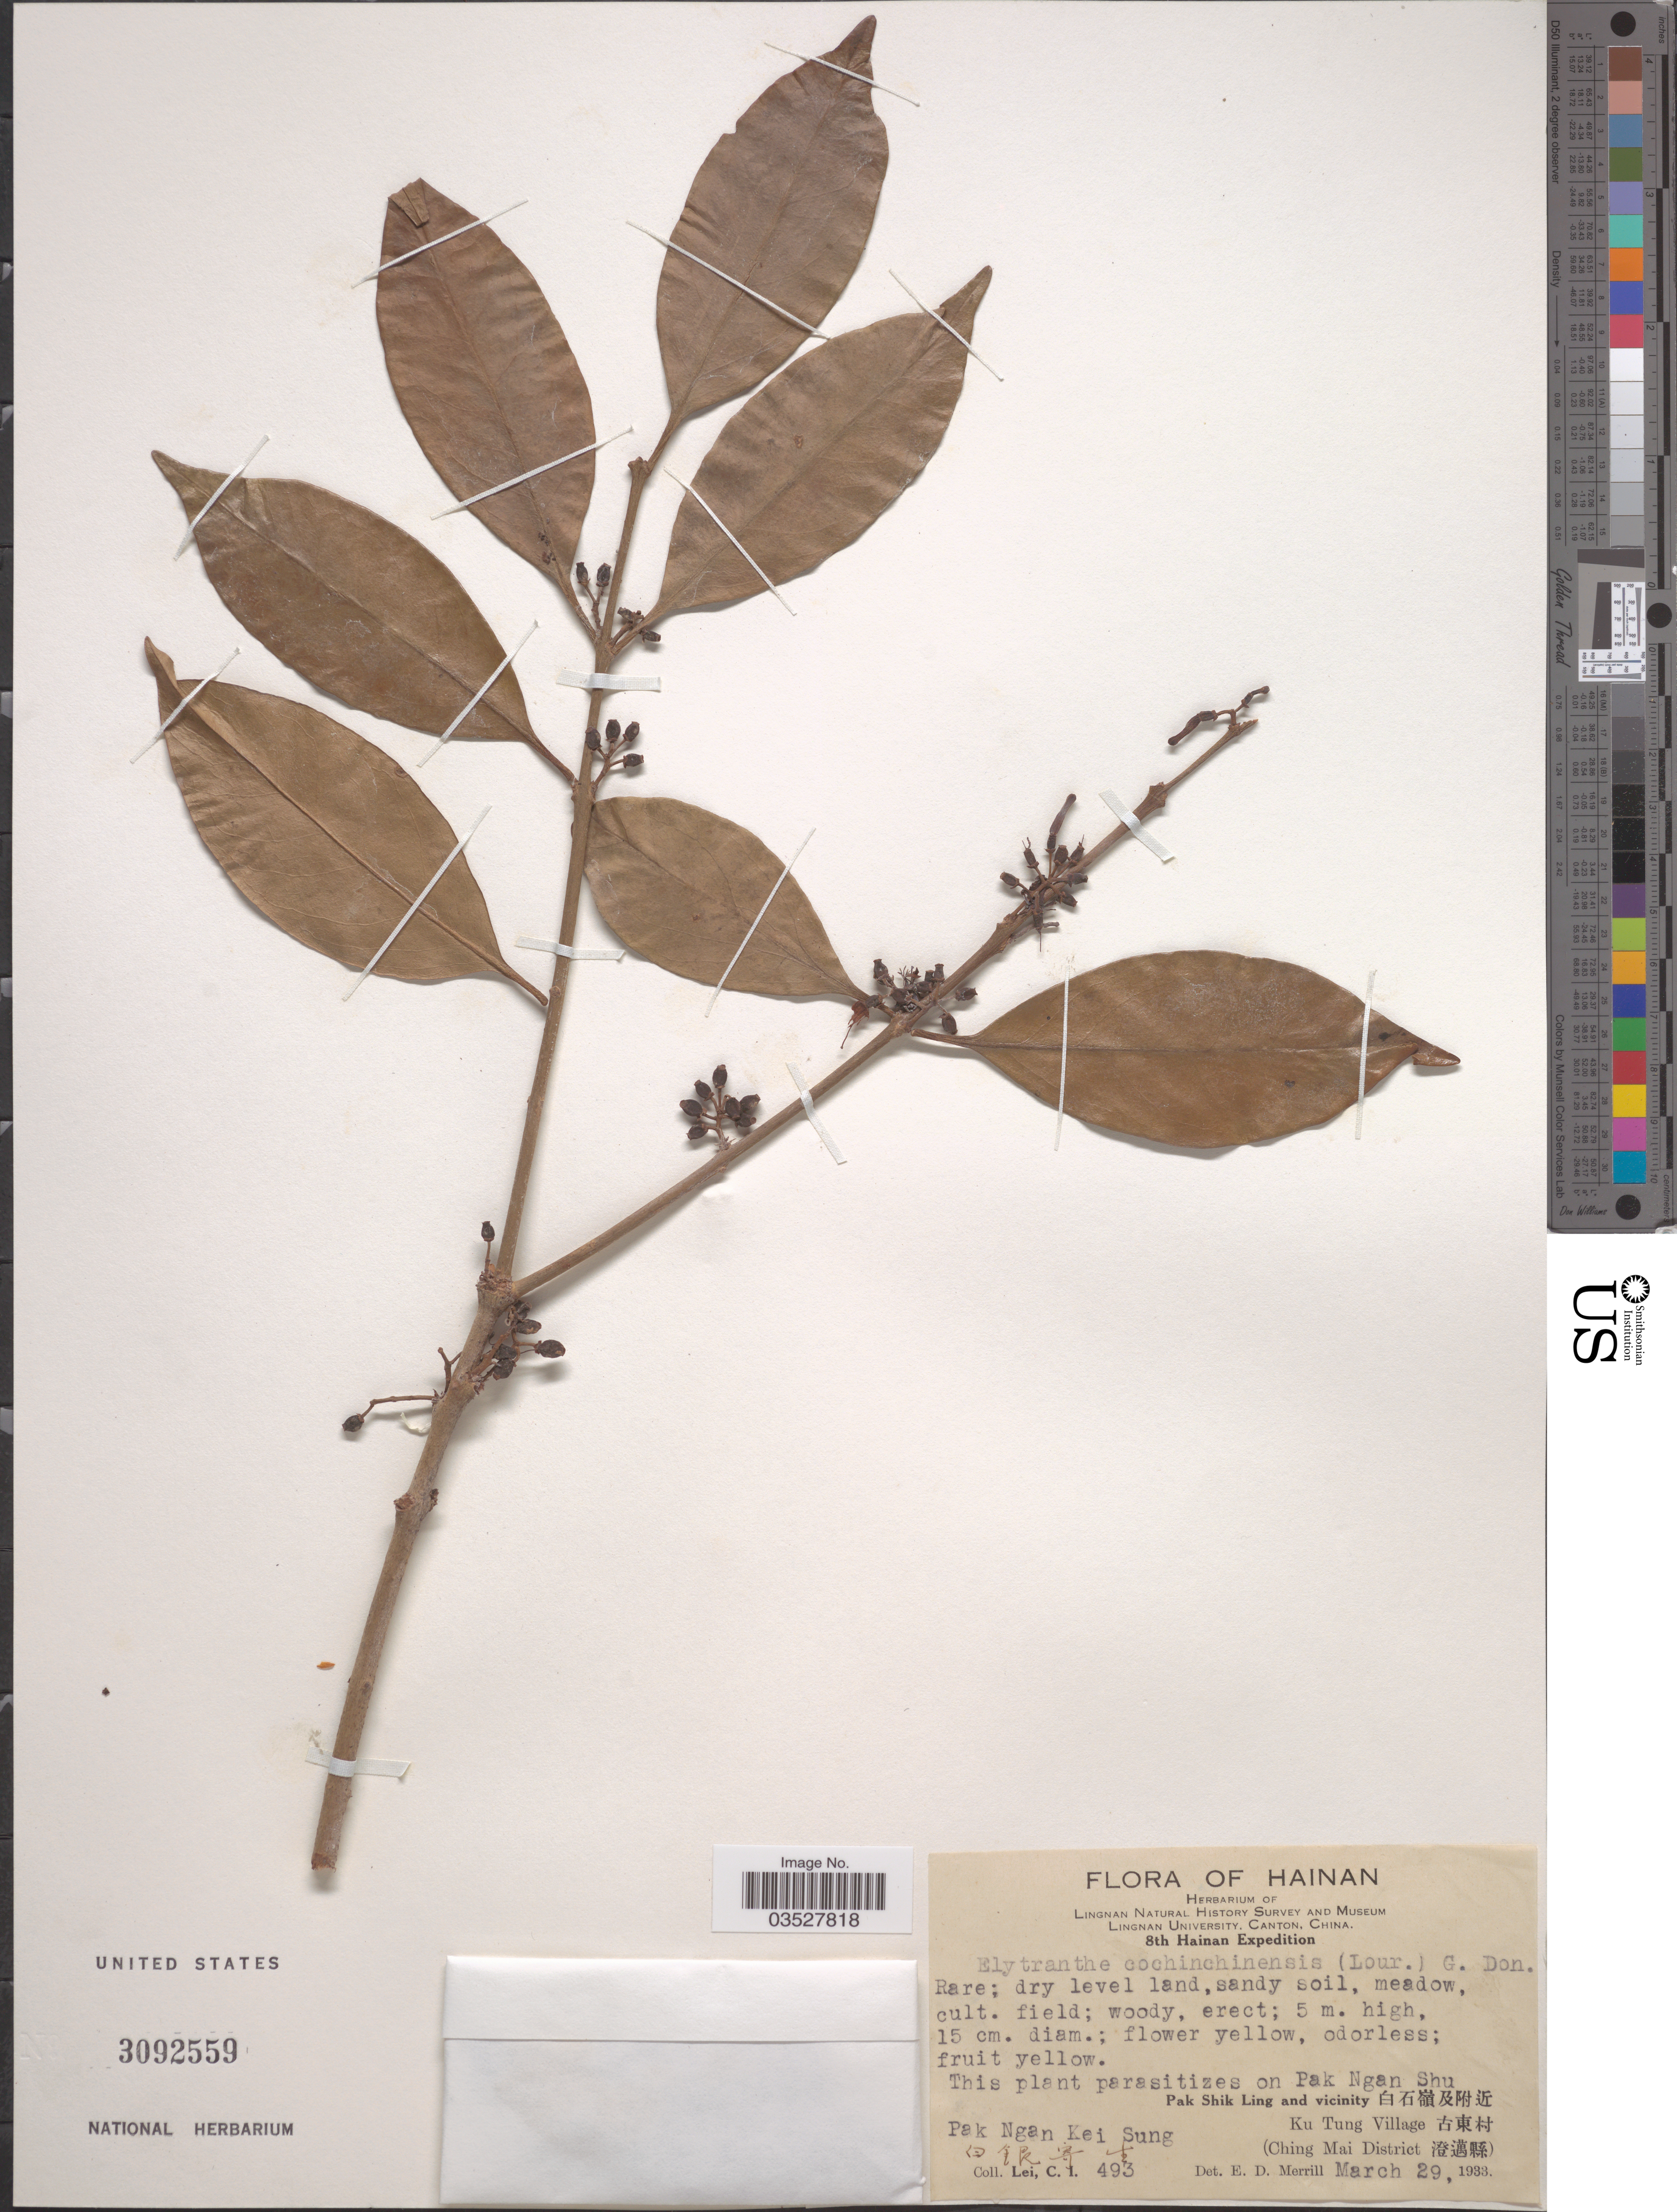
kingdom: Plantae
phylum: Tracheophyta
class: Magnoliopsida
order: Santalales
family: Loranthaceae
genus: Elytranthe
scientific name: Elytranthe cochinchinensis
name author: (Lour.) G. Don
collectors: C. I. Lei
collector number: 493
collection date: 1933-03-29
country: China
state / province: Hainan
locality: Pak Ngan Shu. Pak Shik Ling and vicinity X. Ku Tung Village X. (Ching Mai District X). Pak Ngan Kei Sung X.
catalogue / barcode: US 3092559